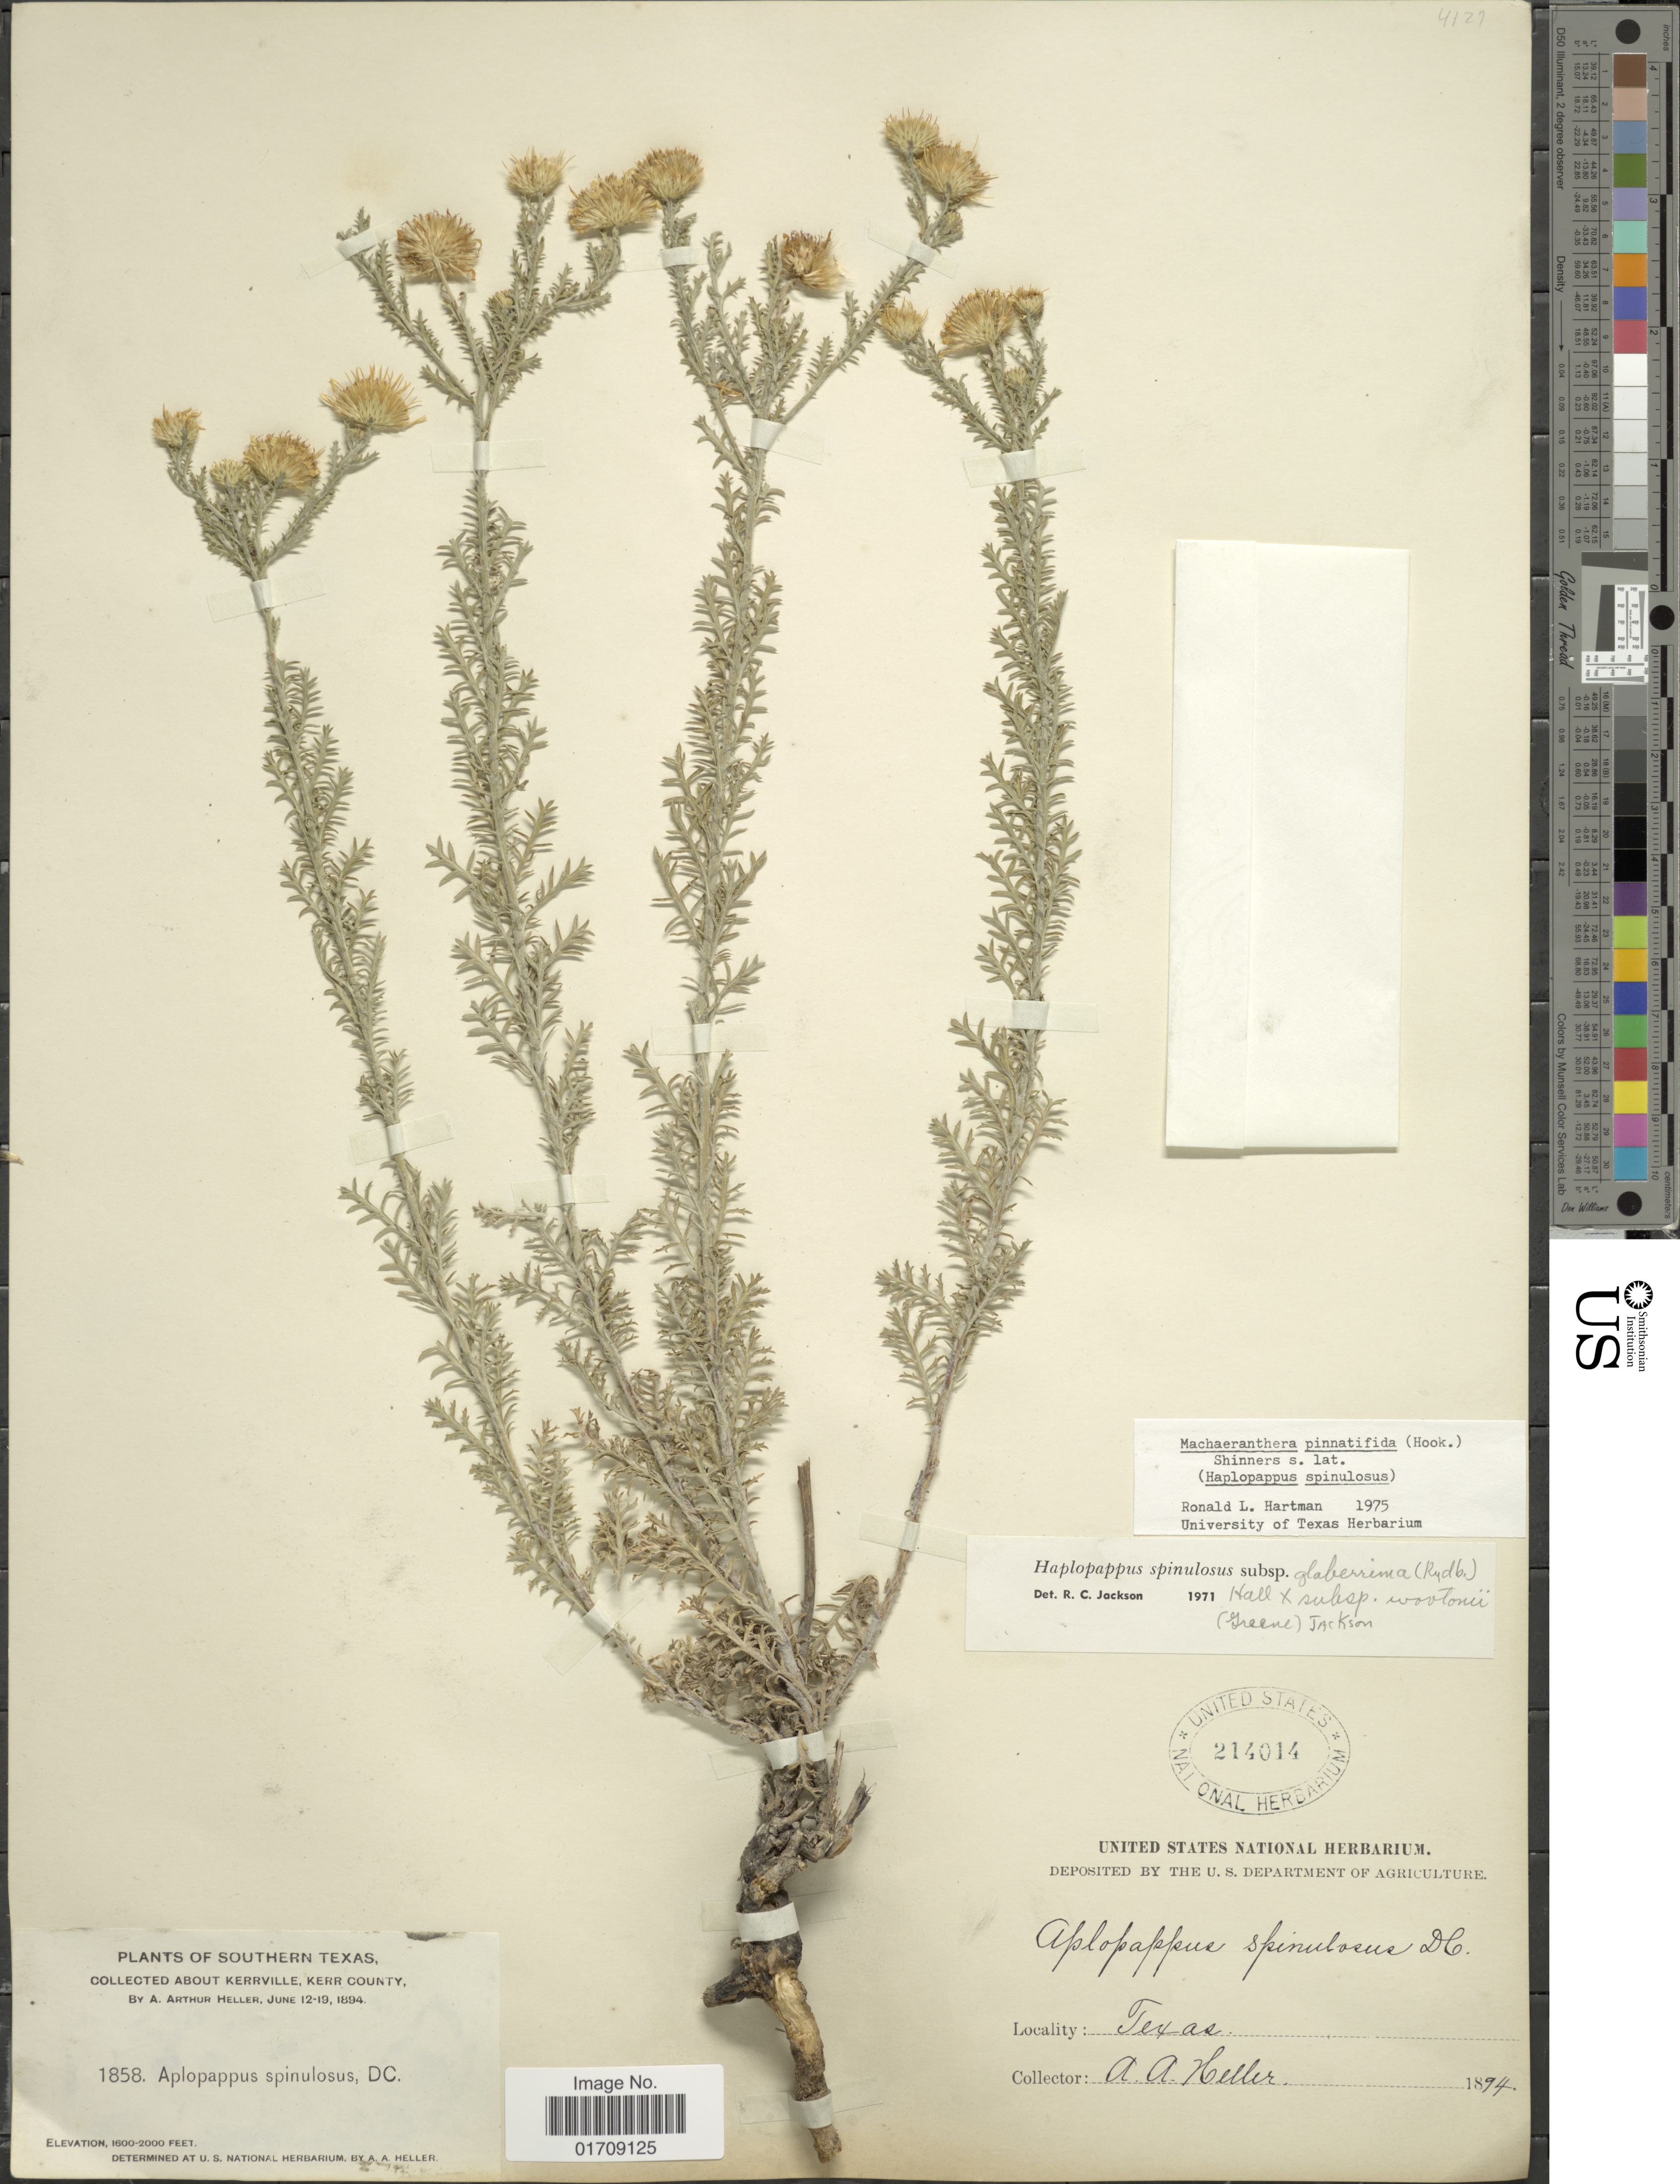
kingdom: Plantae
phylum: Tracheophyta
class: Magnoliopsida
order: Asterales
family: Asteraceae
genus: Machaeranthera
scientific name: Machaeranthera pinnatifida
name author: (Hook.) Shinners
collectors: A. A. Heller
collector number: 1858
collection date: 1894-06-12/1894-06-19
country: United States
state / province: Texas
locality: Southern Texas,, about Kerrville, Kerr County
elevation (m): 488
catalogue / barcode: US 214014